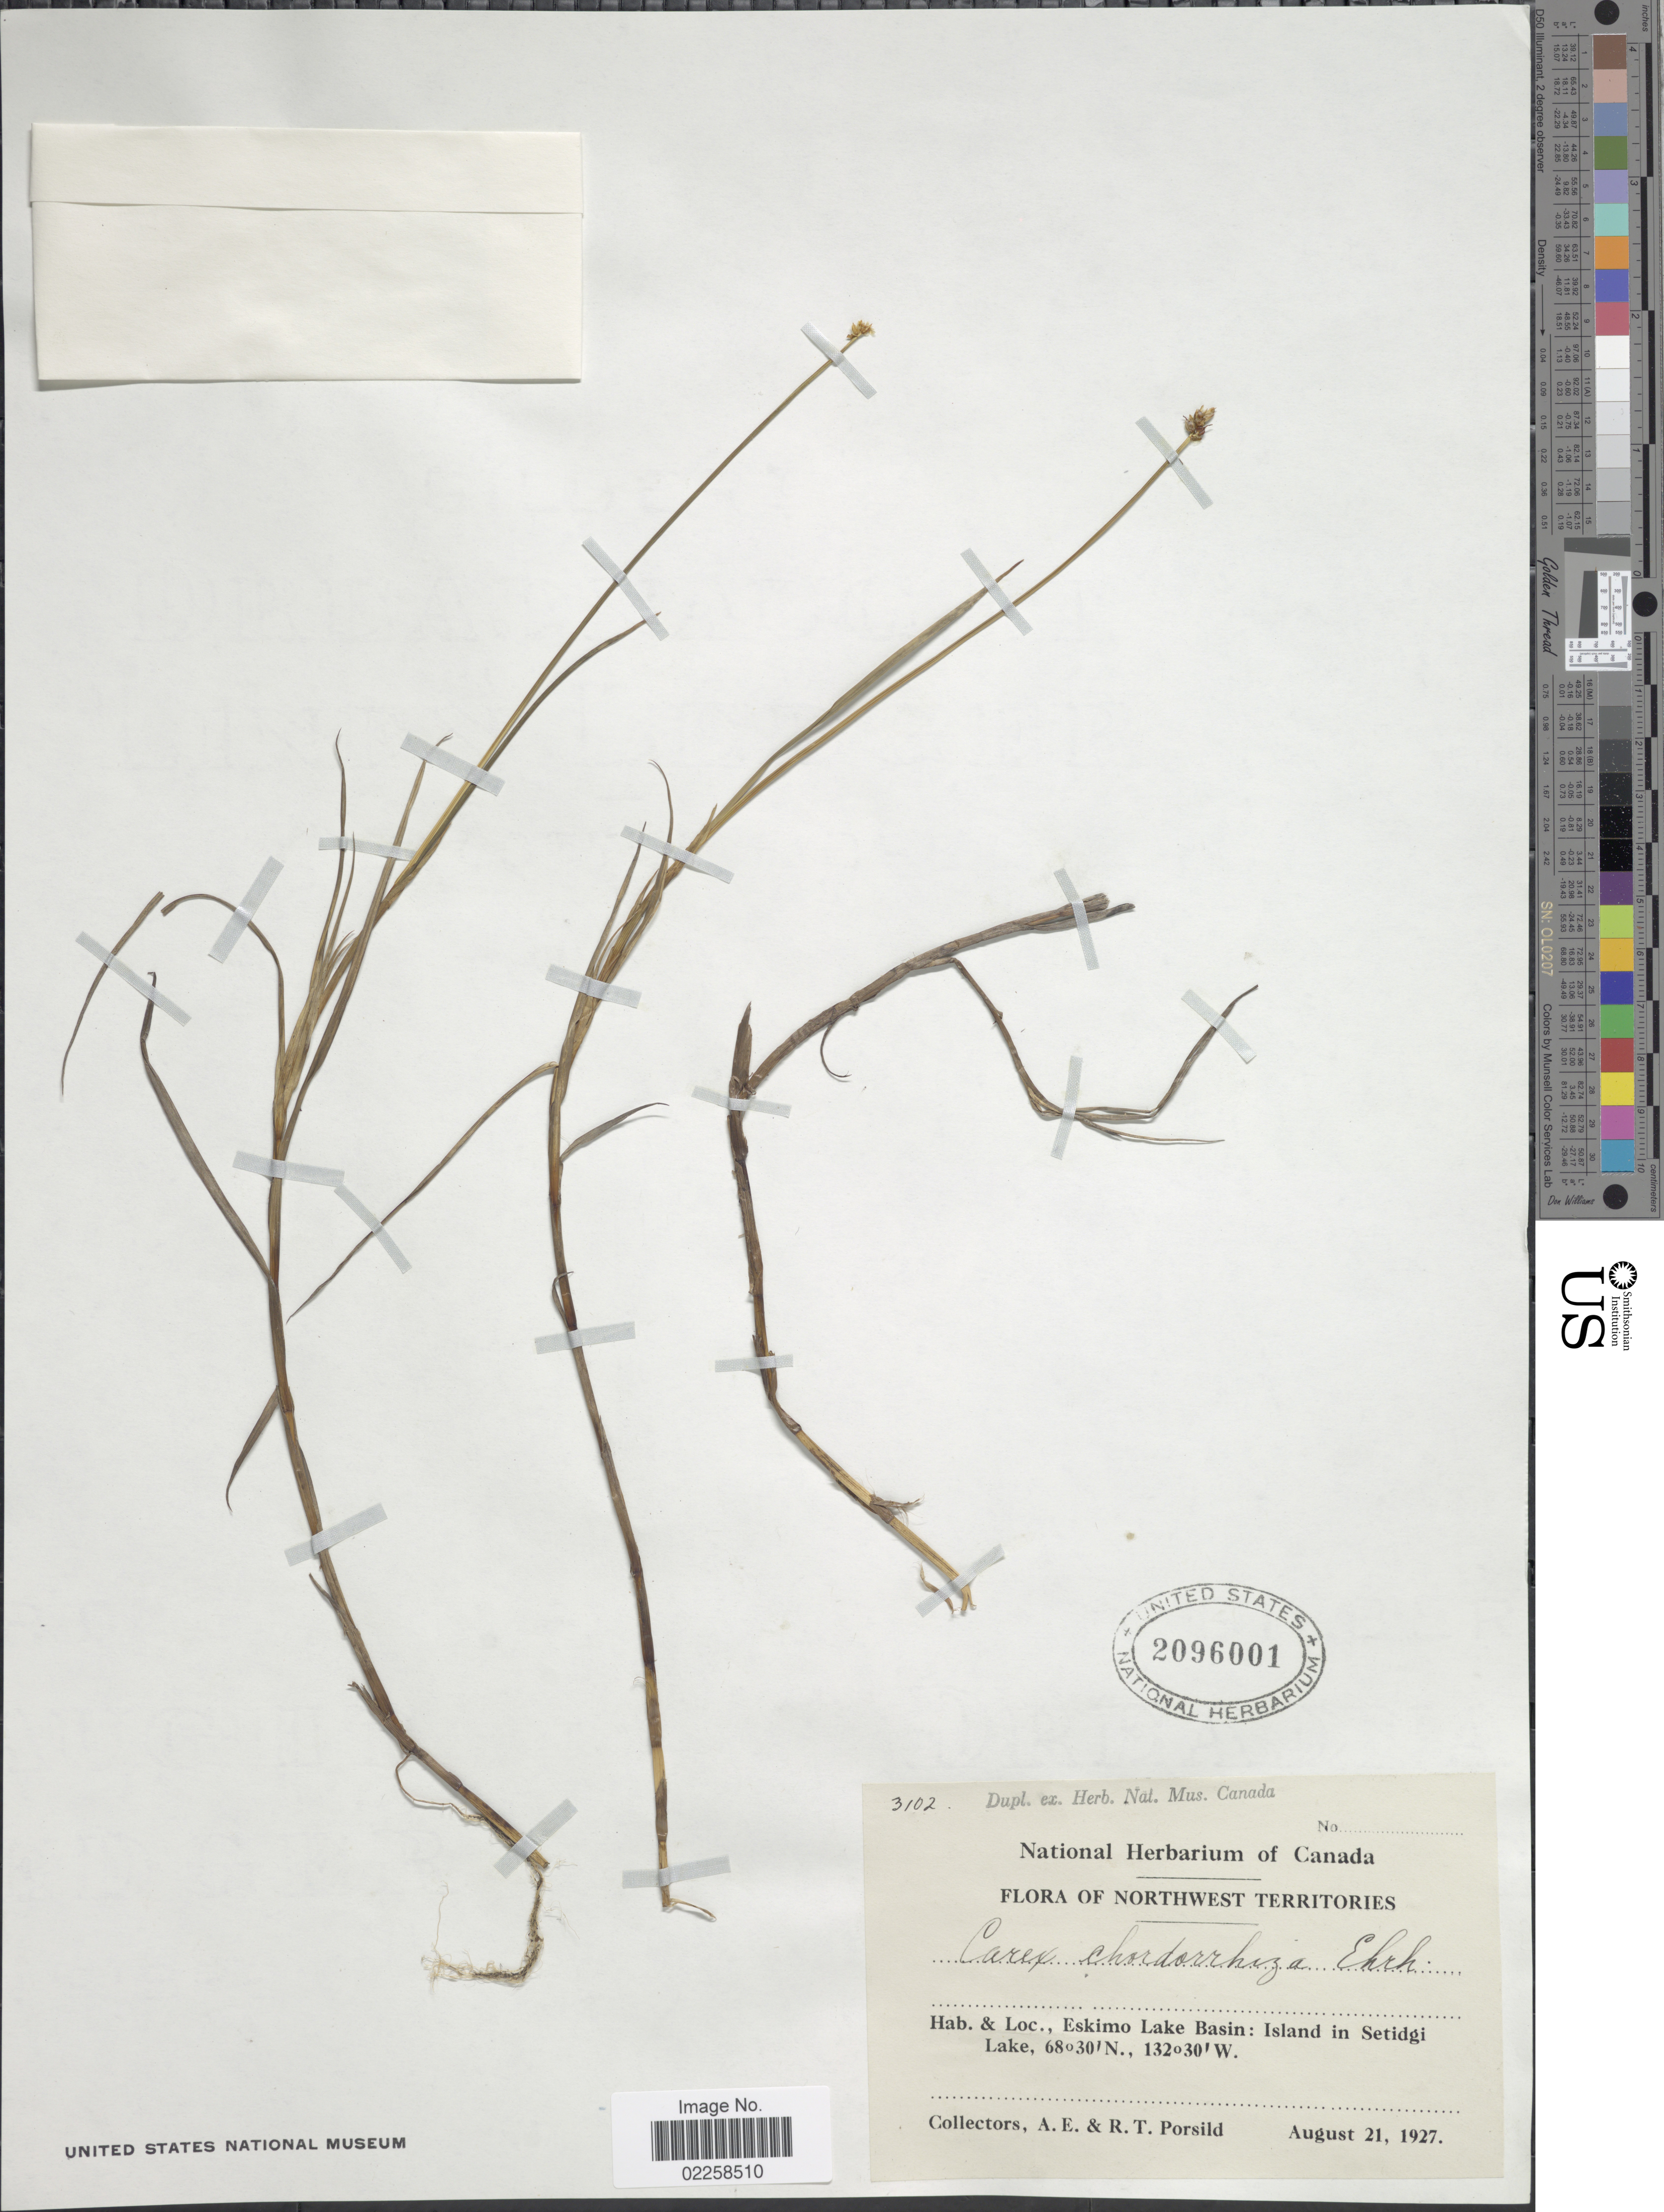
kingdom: Plantae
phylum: Tracheophyta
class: Liliopsida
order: Poales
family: Cyperaceae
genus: Carex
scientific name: Carex chordorrhiza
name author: L. f.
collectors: A. E. Porsild & R. T. Porsild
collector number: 3102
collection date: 1927-08-21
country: Canada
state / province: Northwest Territories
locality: Eskimo Lake Basin: Island in Setidgi Lake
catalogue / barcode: US 2096001